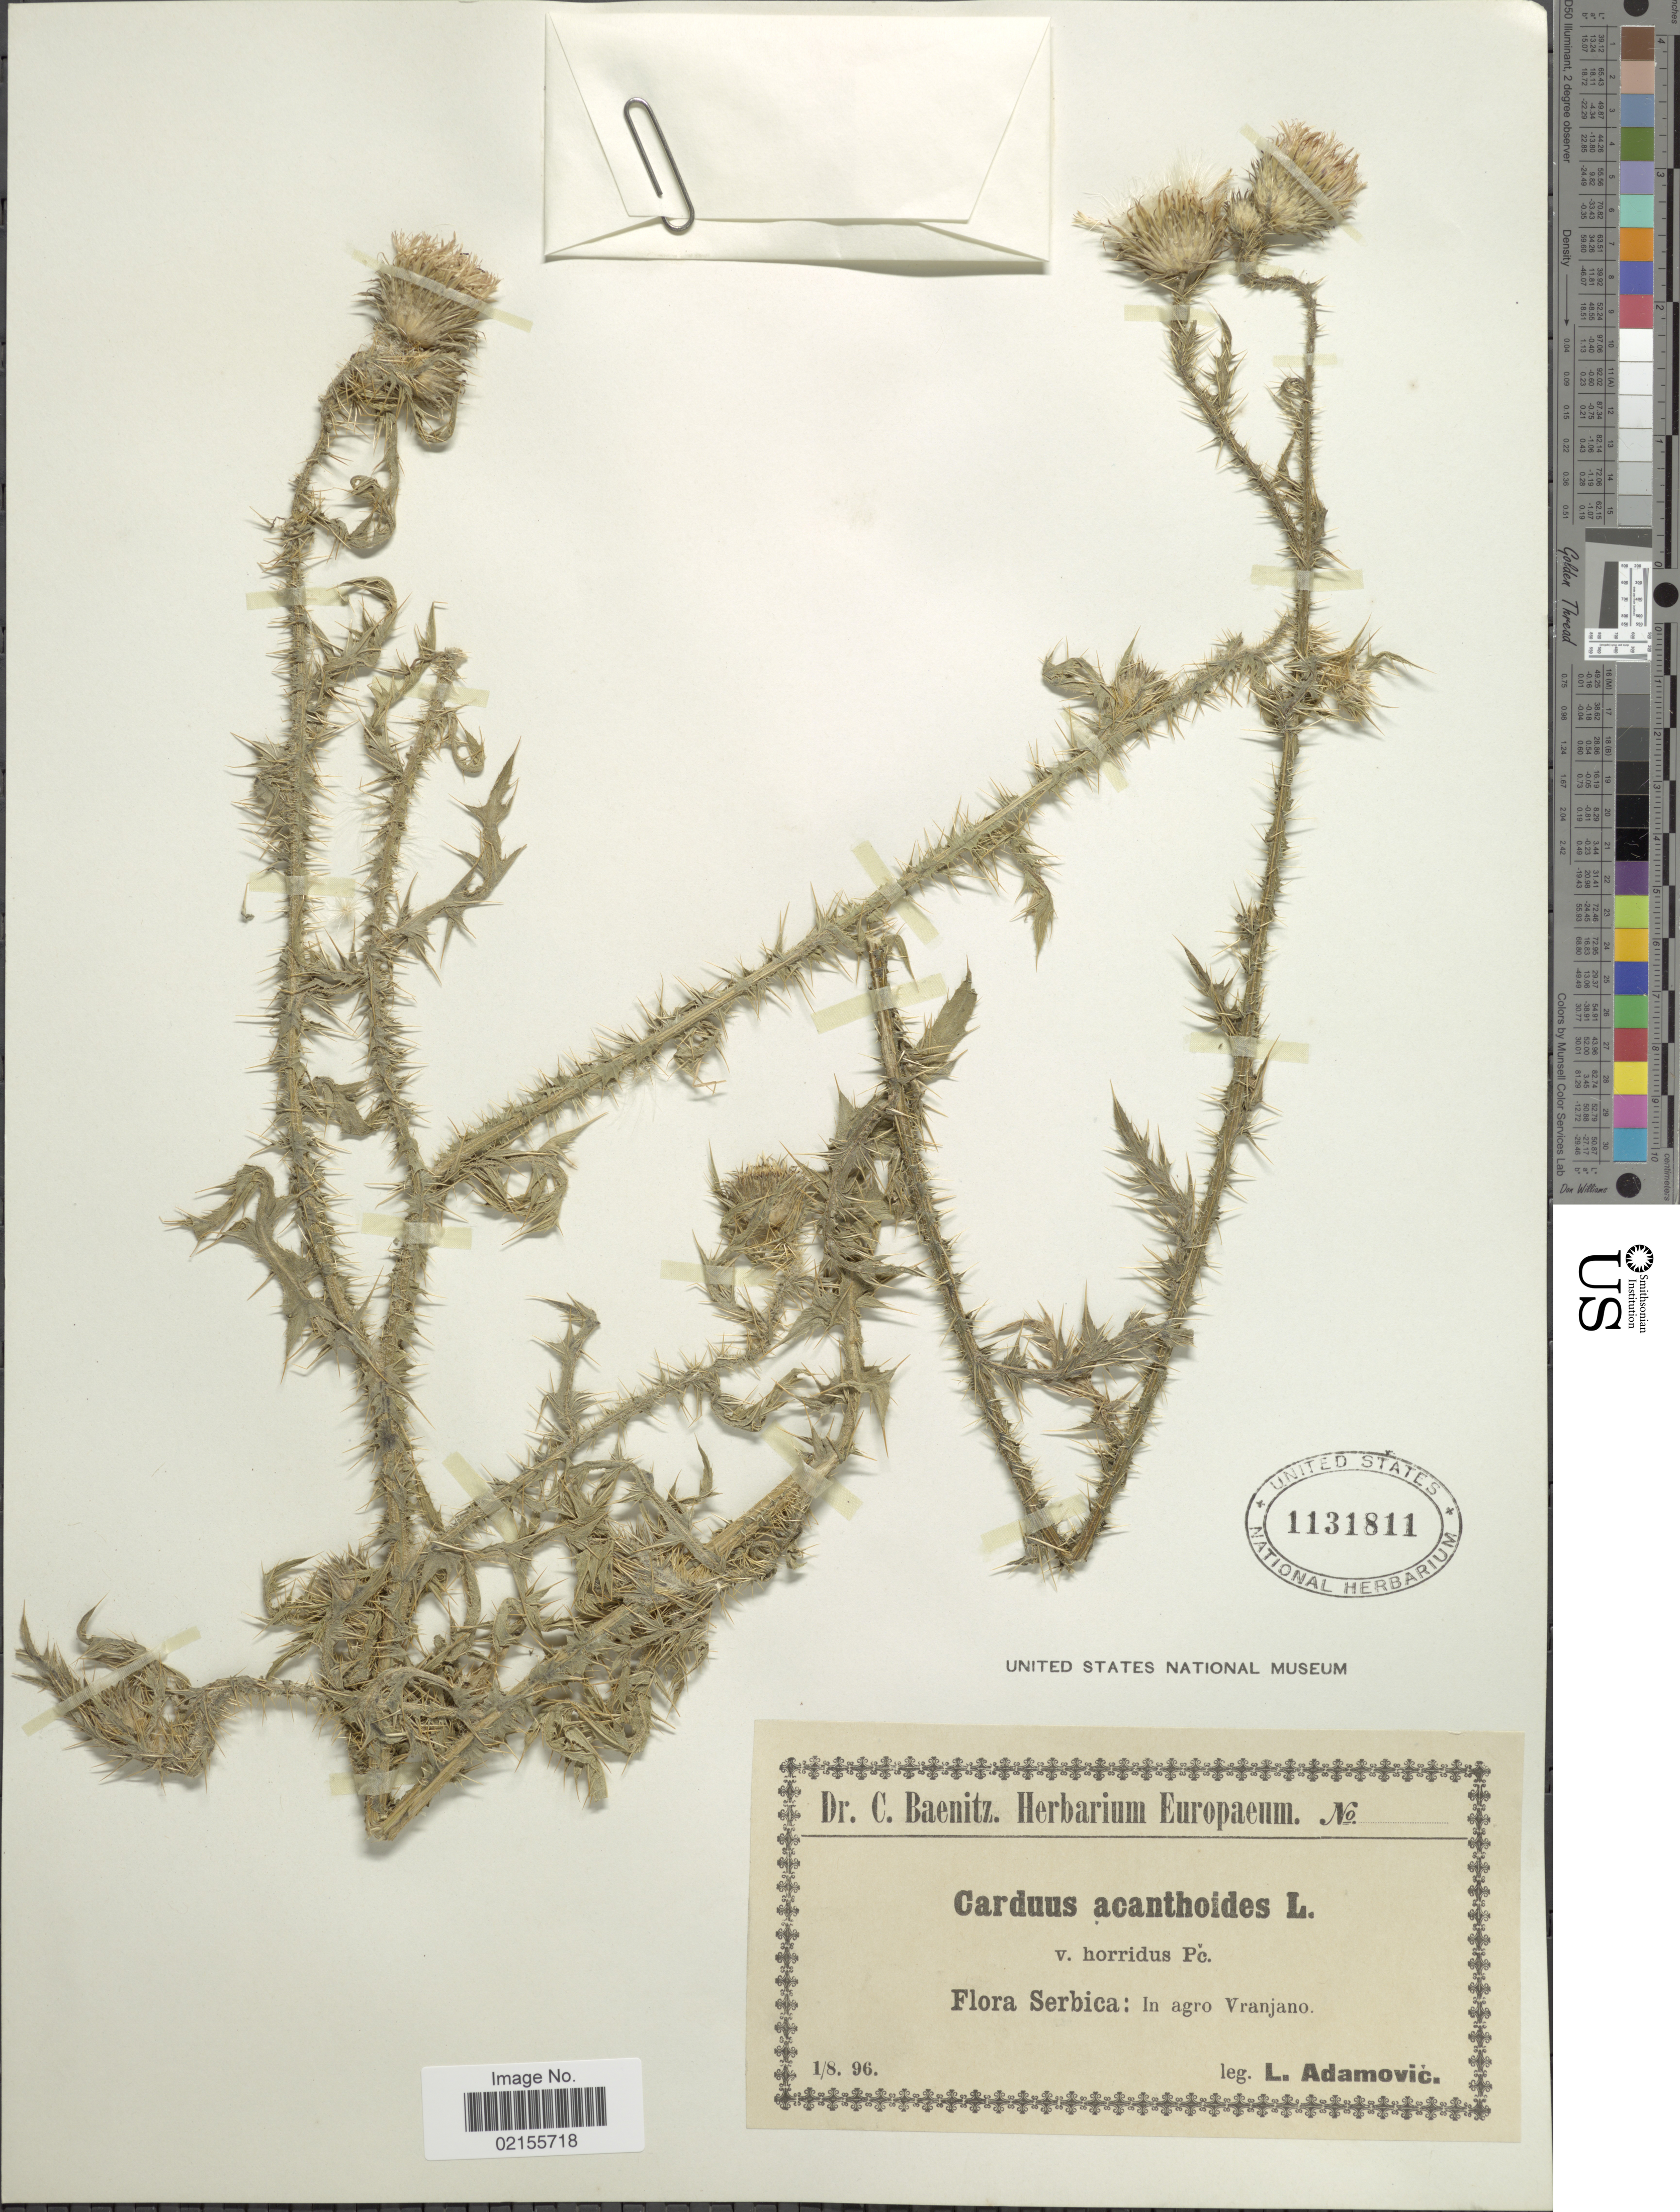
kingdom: Plantae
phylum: Tracheophyta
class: Magnoliopsida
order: Asterales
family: Asteraceae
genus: Carduus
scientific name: Carduus acanthoides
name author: L.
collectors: L. Adamović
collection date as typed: Transcribed d/m/y: 1/8/96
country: Serbia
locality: Serbica: In agro Vranjano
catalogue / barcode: US 1131811